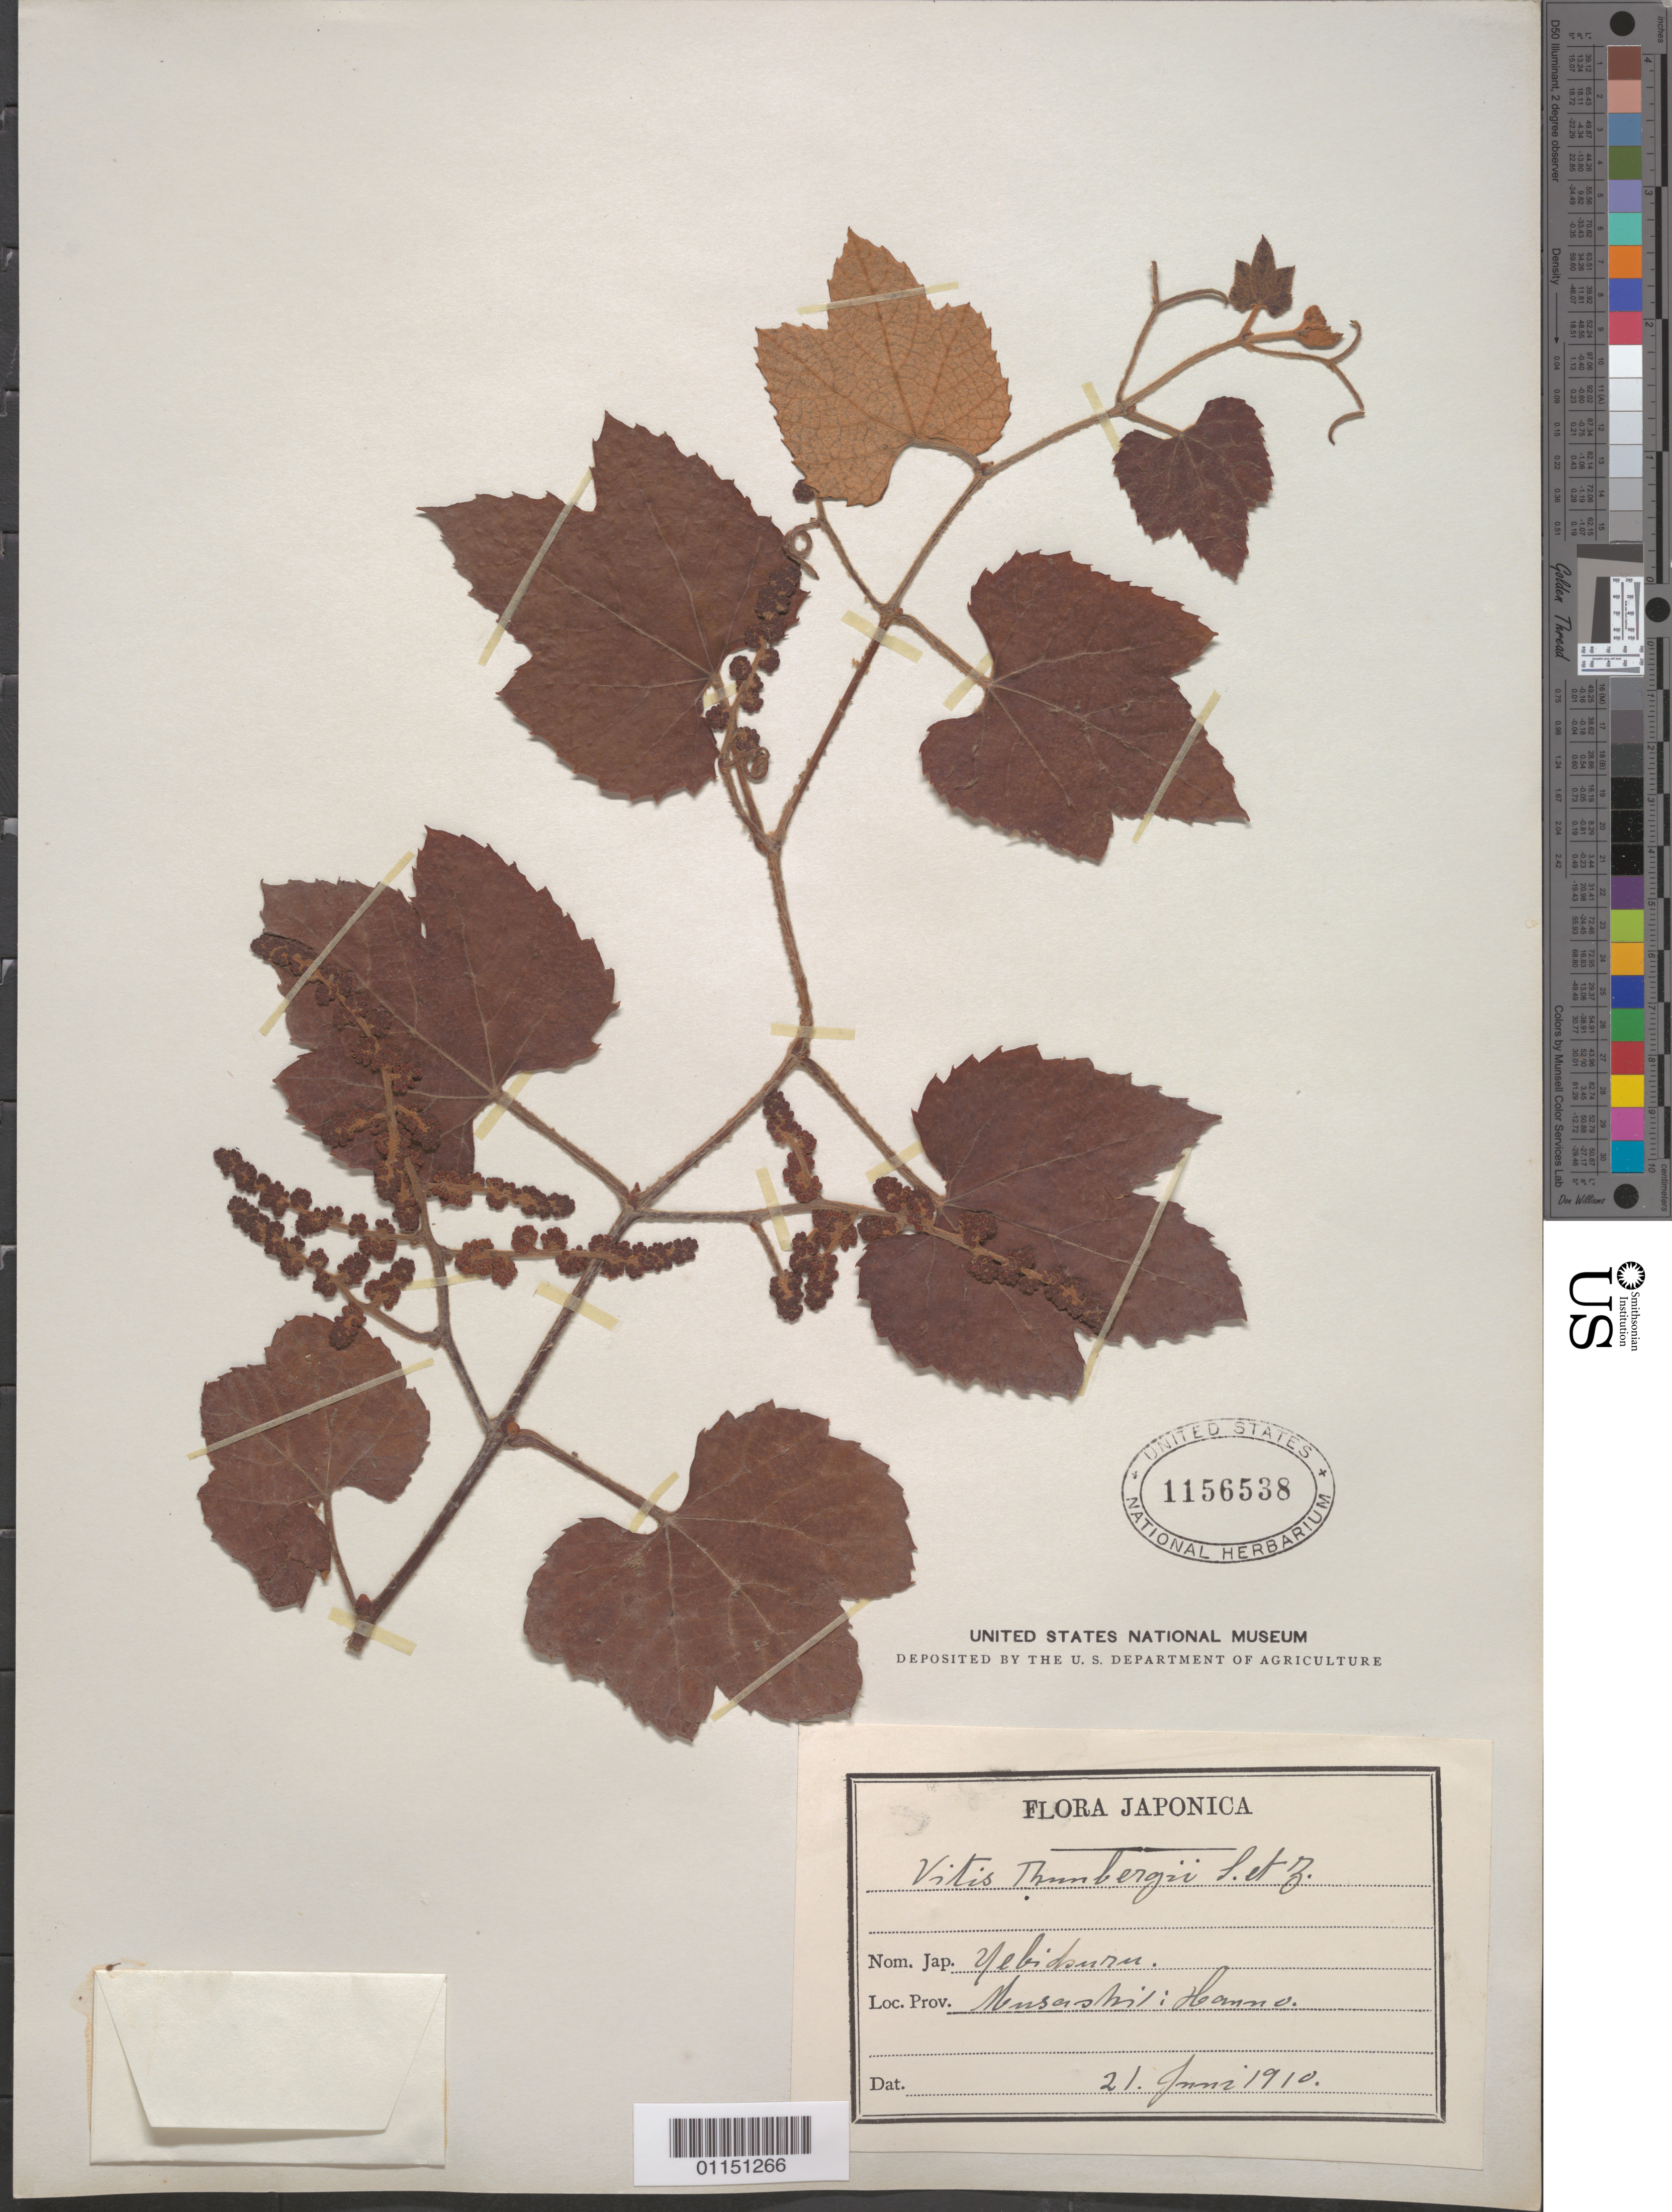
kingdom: Plantae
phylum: Tracheophyta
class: Magnoliopsida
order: Vitales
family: Vitaceae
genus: Vitis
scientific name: Vitis quinquangularis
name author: Rehder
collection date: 1910-06-21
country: Japan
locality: Hanno. Musashi.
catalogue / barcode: US 1156538